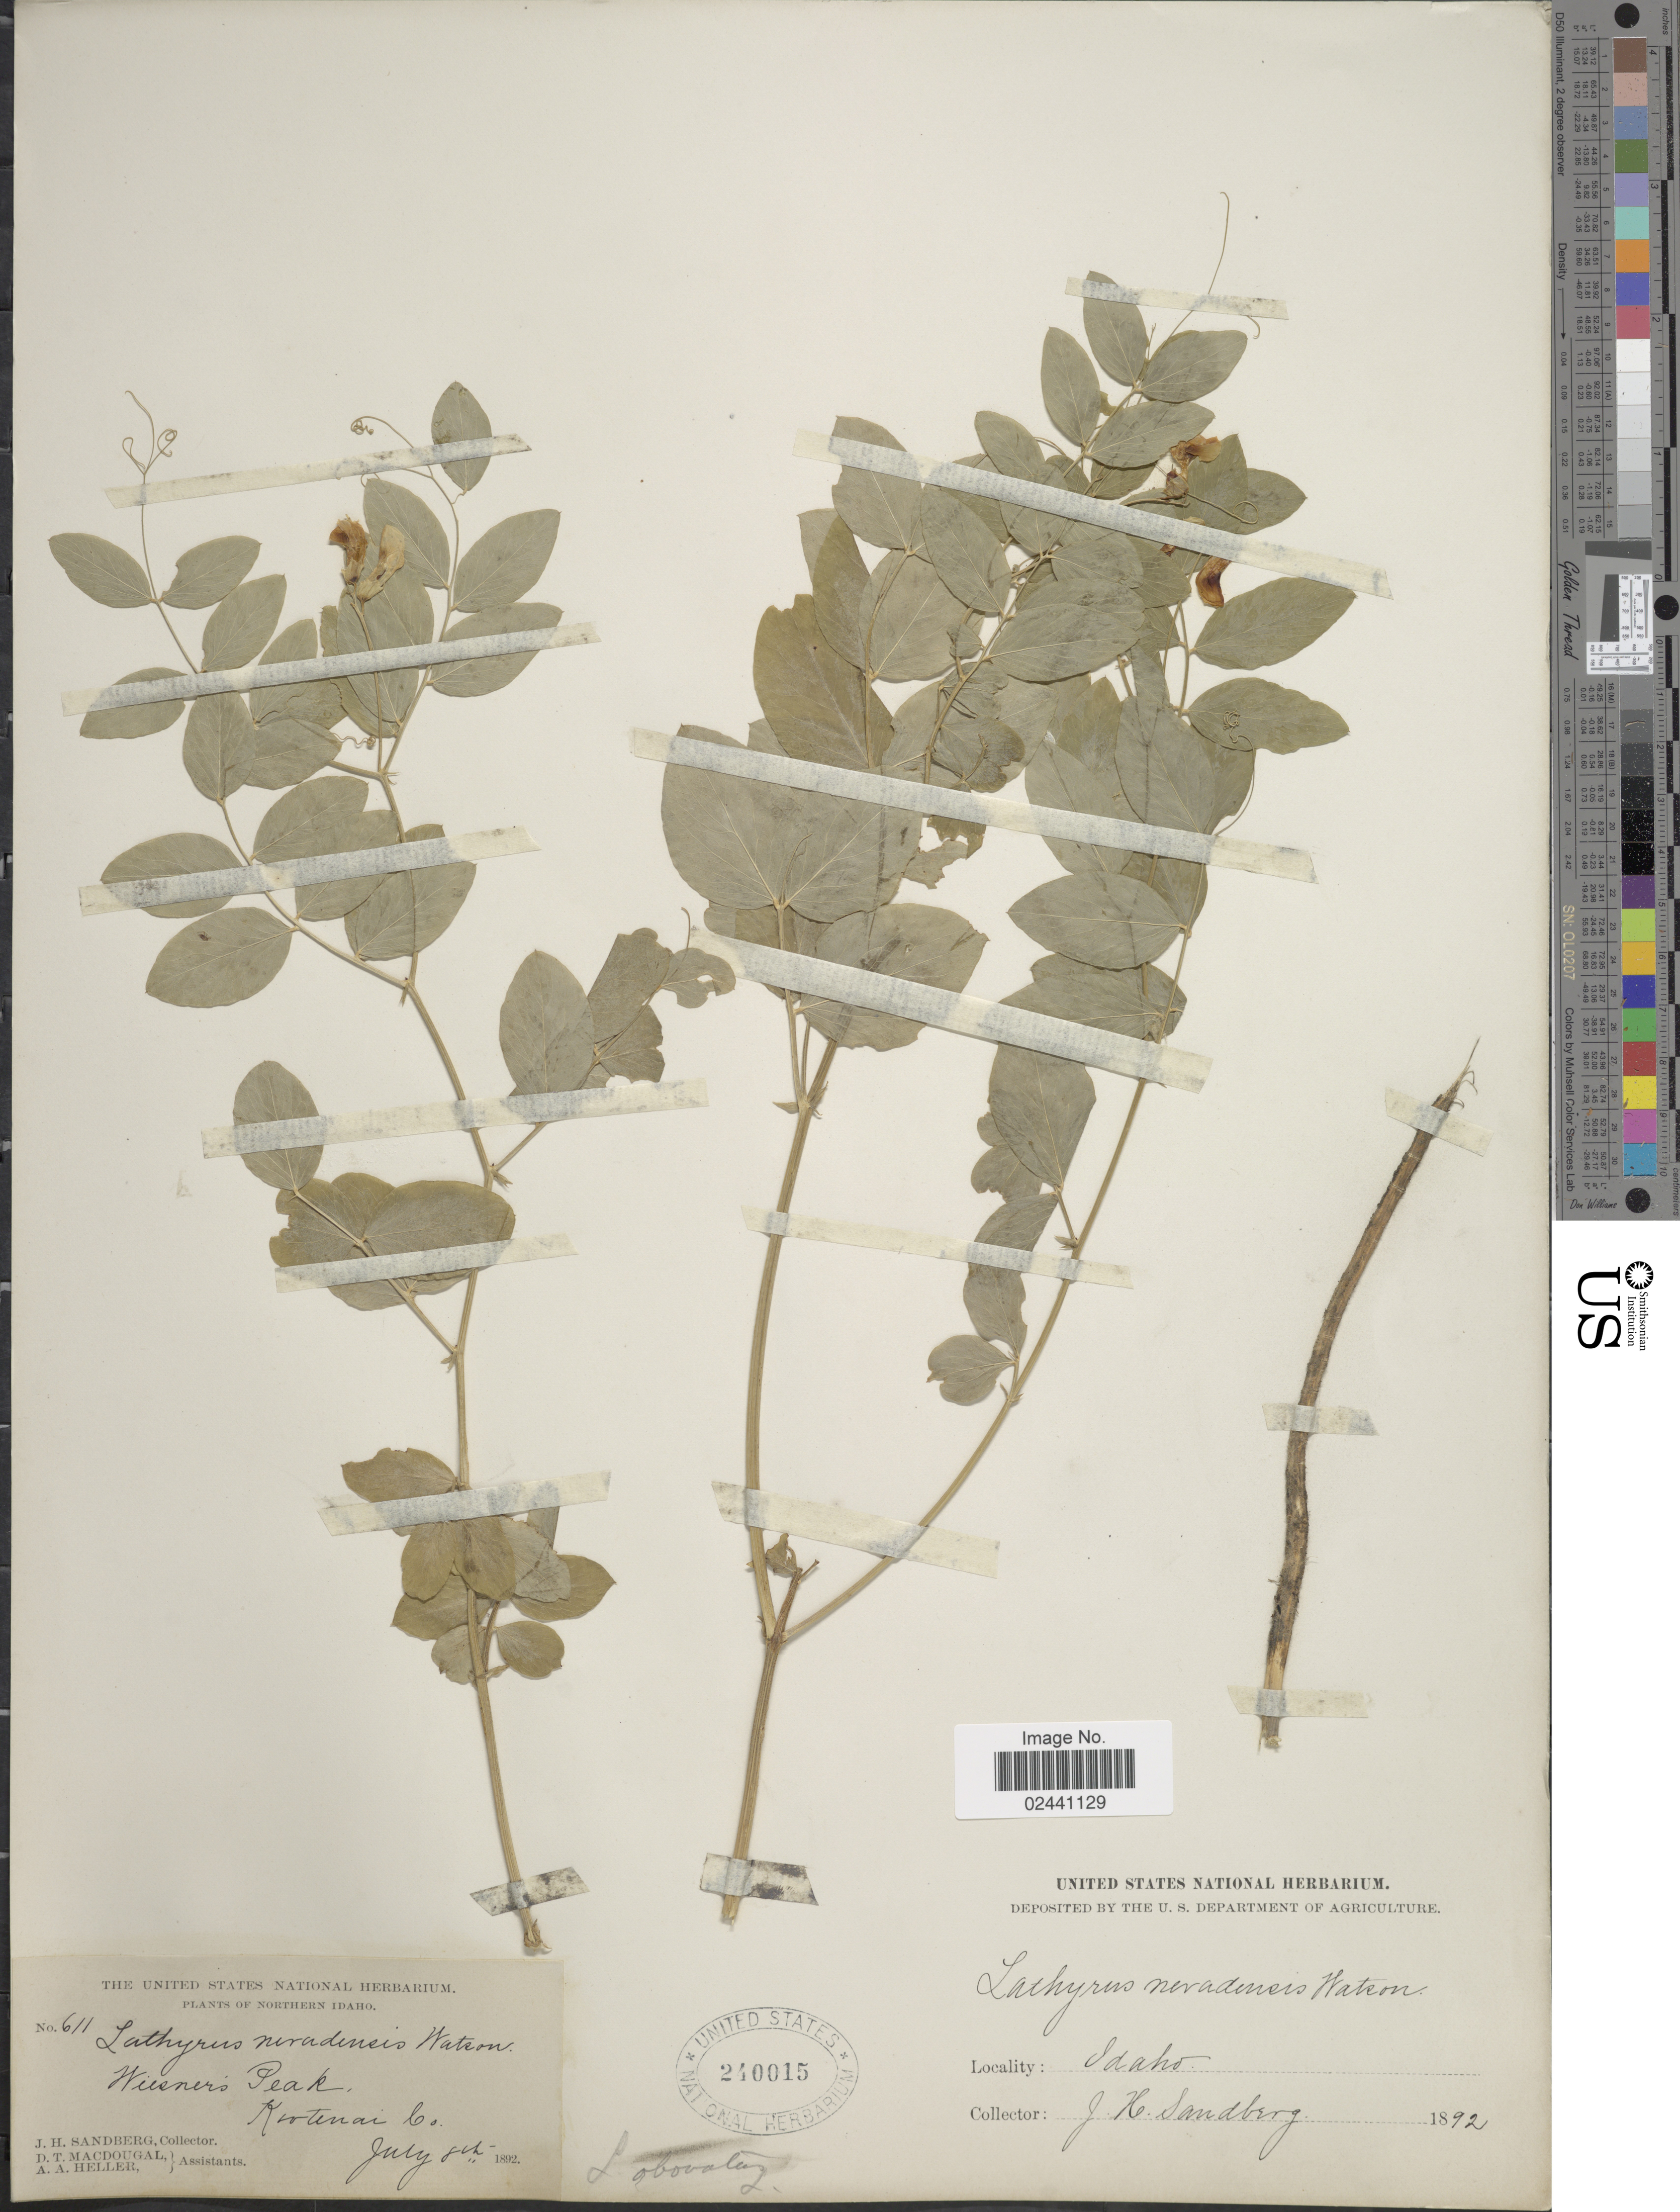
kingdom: Plantae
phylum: Tracheophyta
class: Magnoliopsida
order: Fabales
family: Fabaceae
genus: Lathyrus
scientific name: Lathyrus nevadensis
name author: S. Watson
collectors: J. H. Sandberg, D. T. MacDougal & A. A. Heller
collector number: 611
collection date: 1892-07-08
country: United States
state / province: Idaho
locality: Northern Idaho. Wiesner's Peak. Kootenai Co.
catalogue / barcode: US 240015